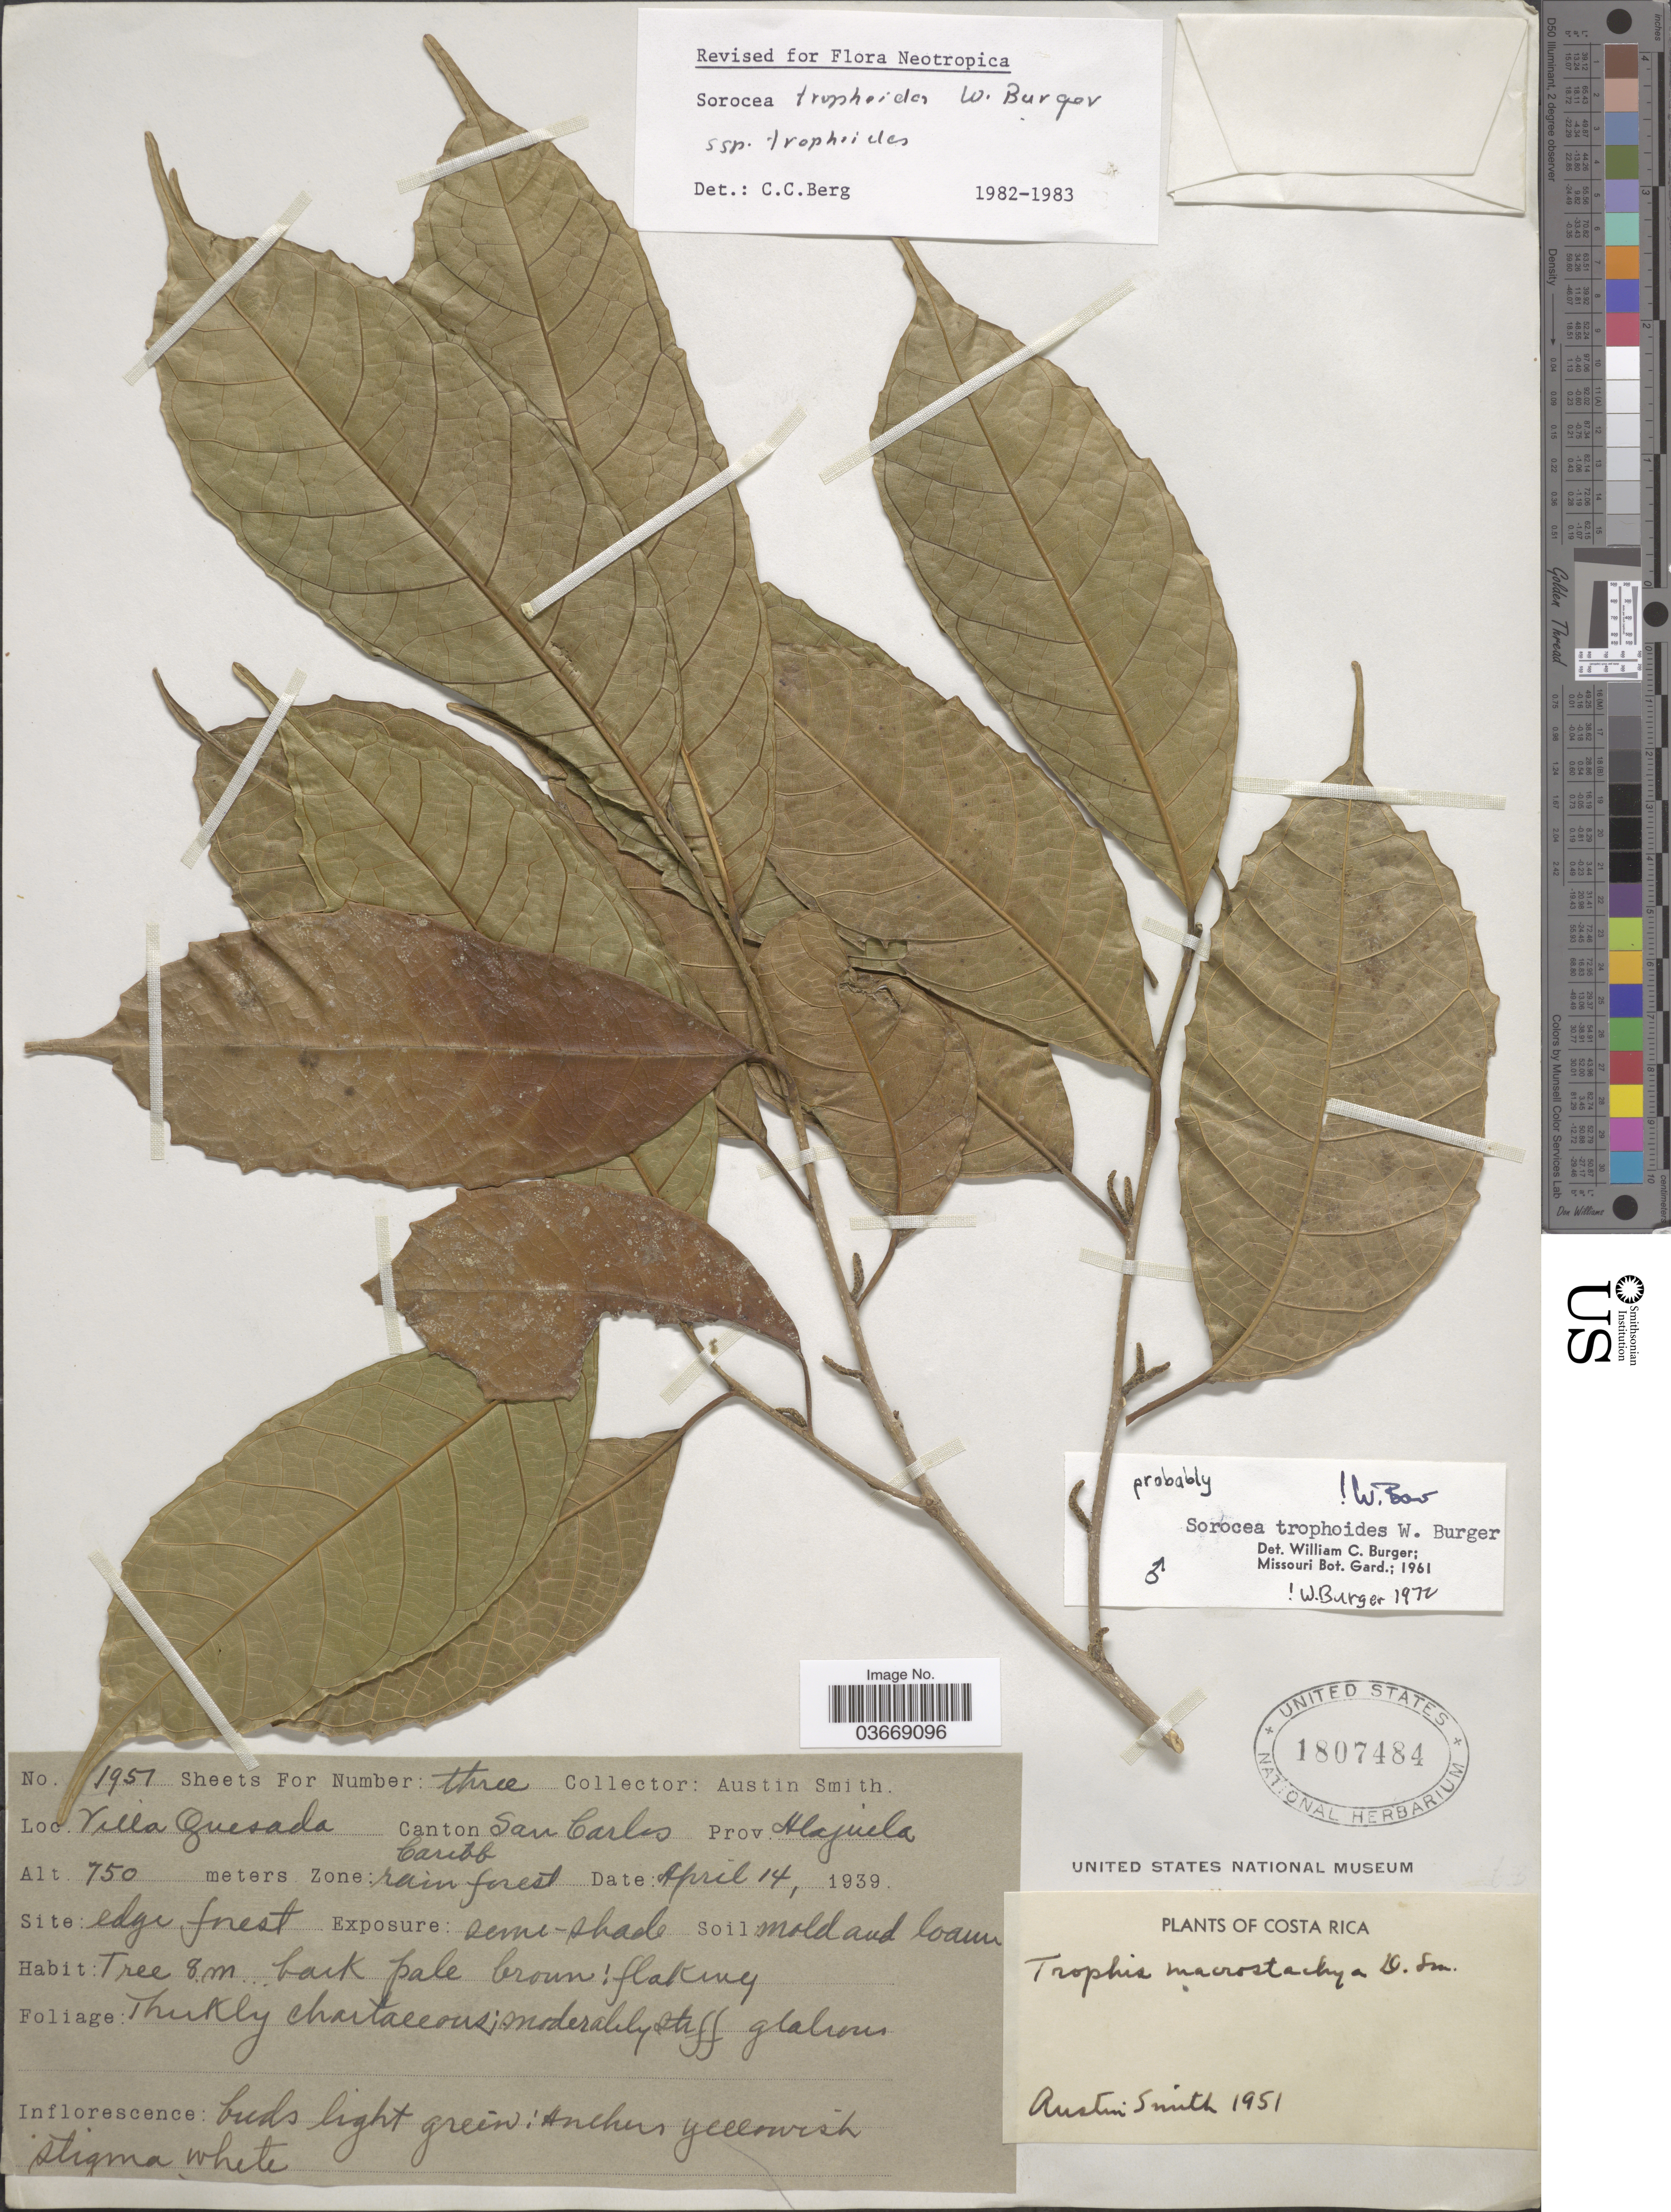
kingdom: Plantae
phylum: Tracheophyta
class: Magnoliopsida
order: Rosales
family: Moraceae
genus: Sorocea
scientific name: Sorocea trophoides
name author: W.C. Burger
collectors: Aust P. Smith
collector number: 1951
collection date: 1939-04-14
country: Costa Rica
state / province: Alajuela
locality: Villa Quesada. Canton San Carlos. Zone: rain forest.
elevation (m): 750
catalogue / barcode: US 1807484